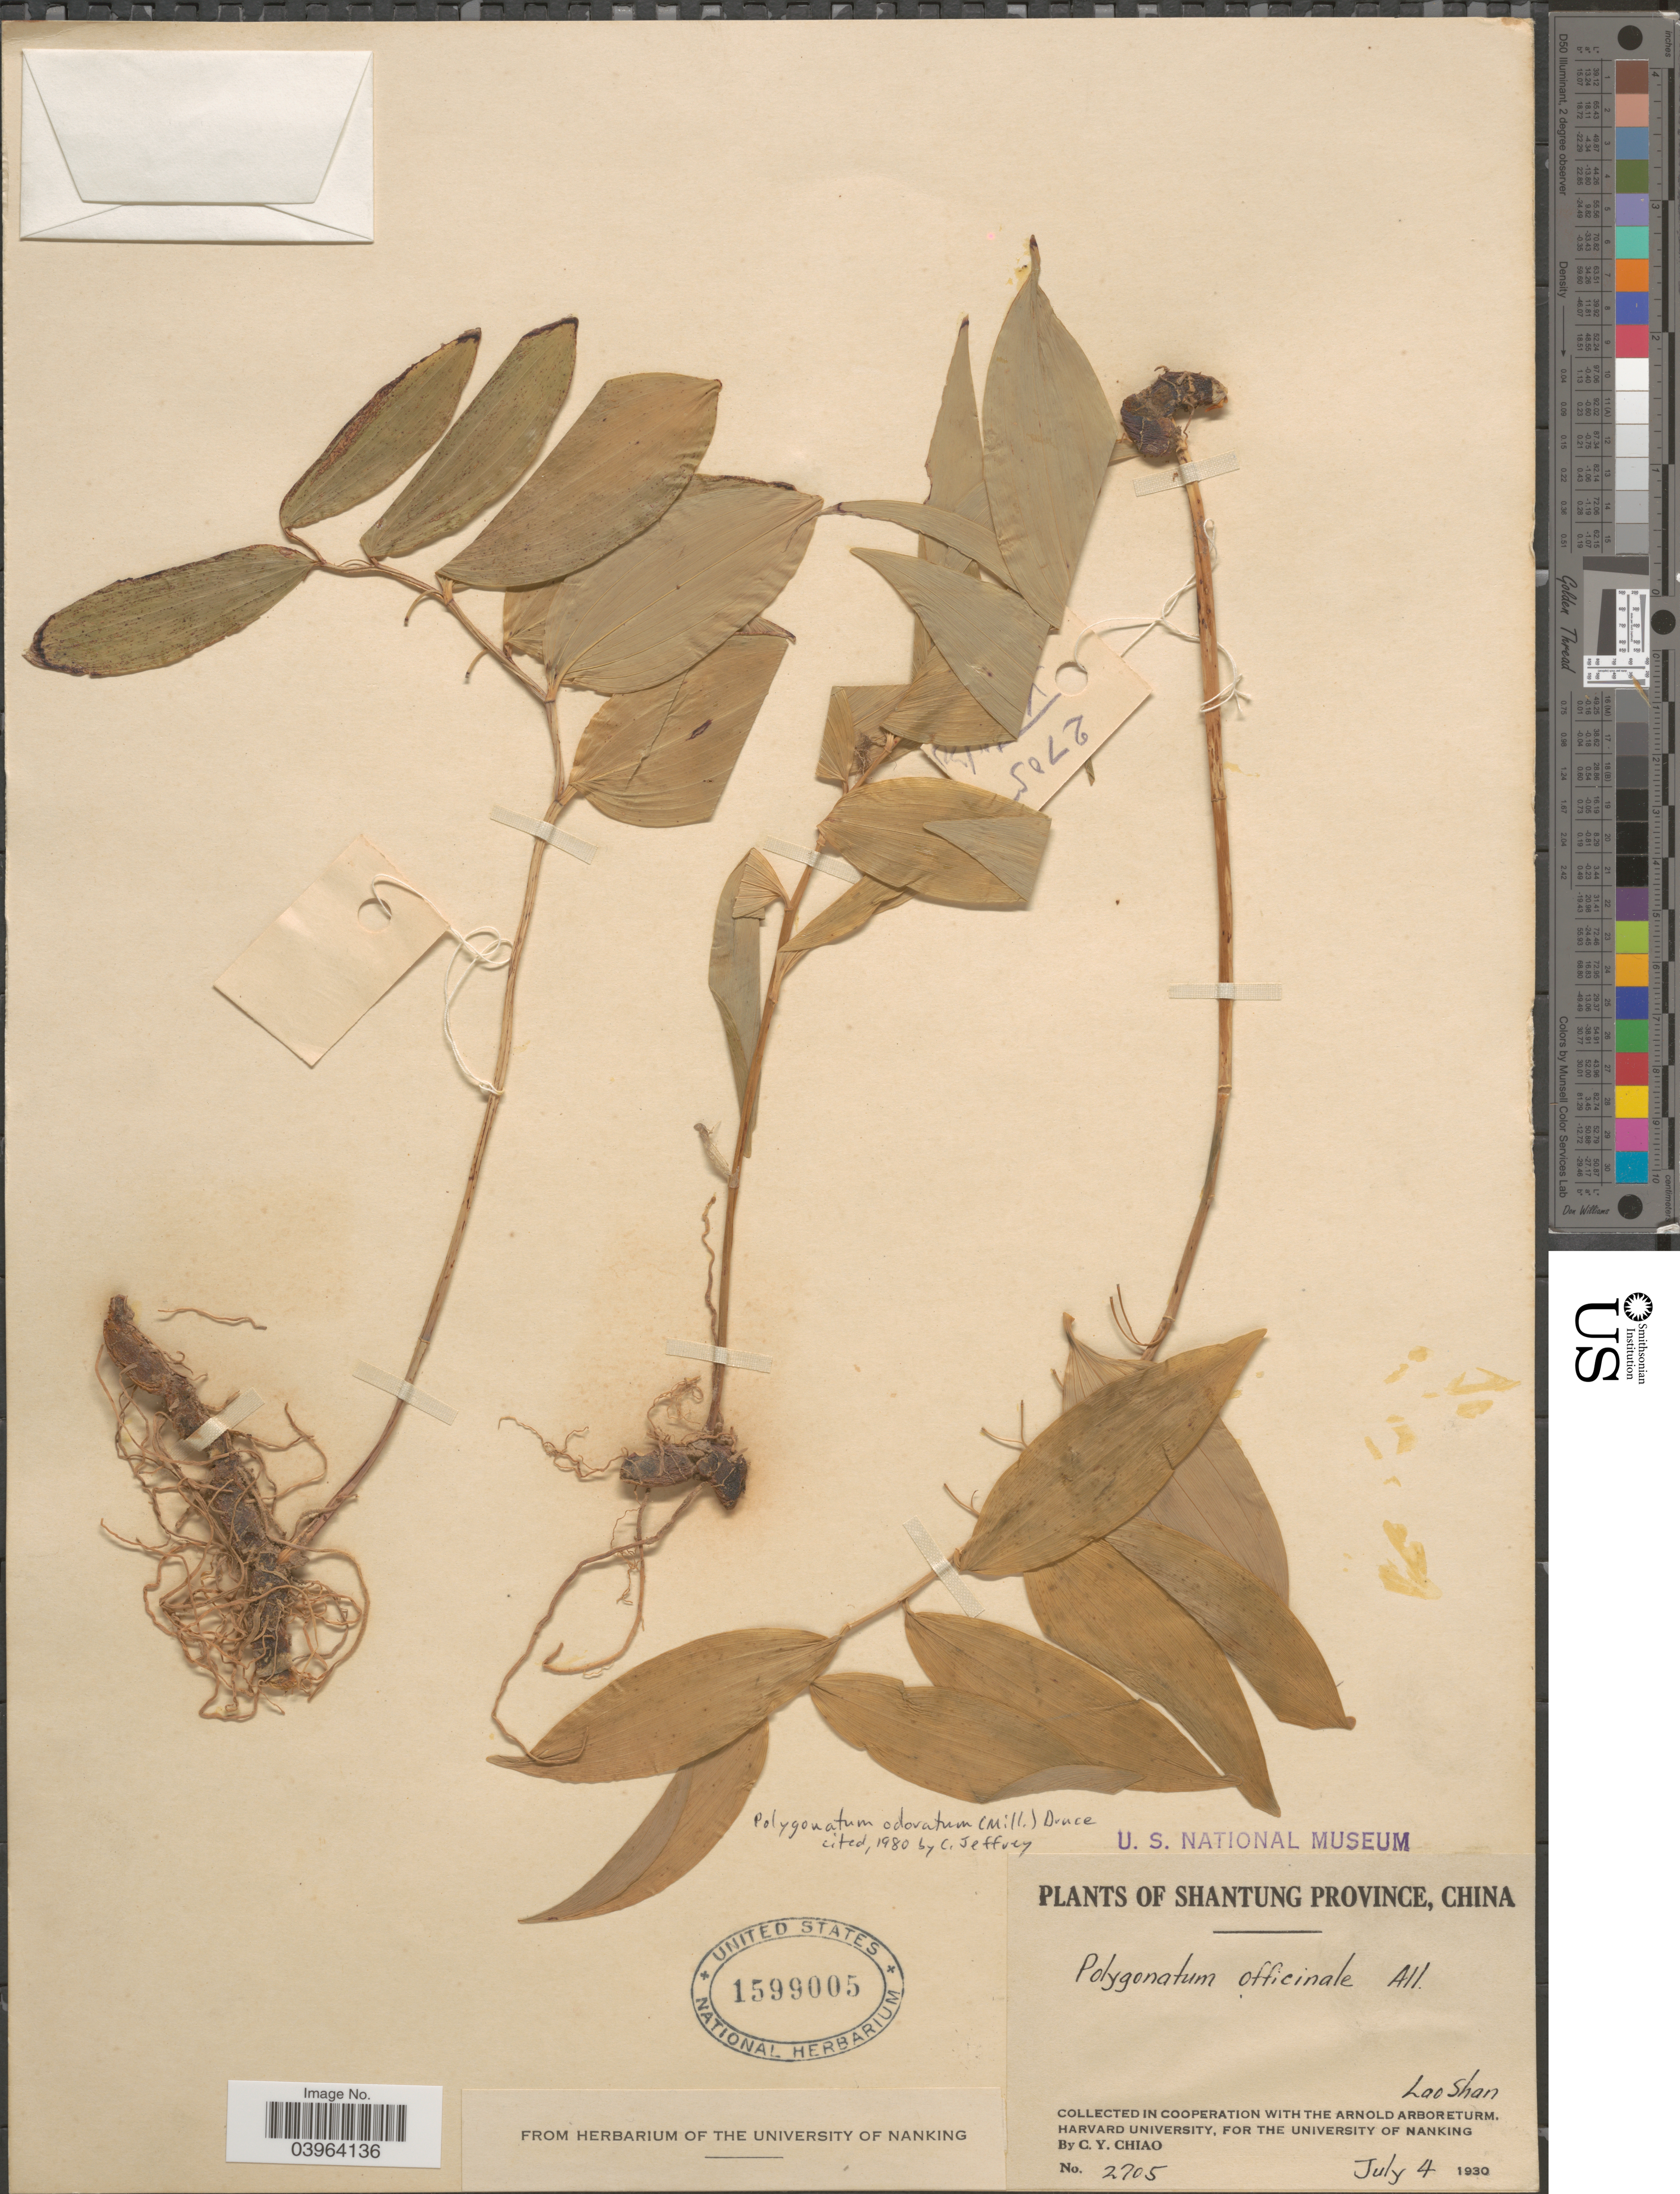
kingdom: Plantae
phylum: Tracheophyta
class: Liliopsida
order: Asparagales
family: Asparagaceae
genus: Polygonatum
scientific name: Polygonatum odoratum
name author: (Mill.) Druce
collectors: C. Y. Chiao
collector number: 2705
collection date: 1930-07-04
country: China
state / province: Shandong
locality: Shantung Province. Lao Shan.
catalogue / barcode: US 1599005